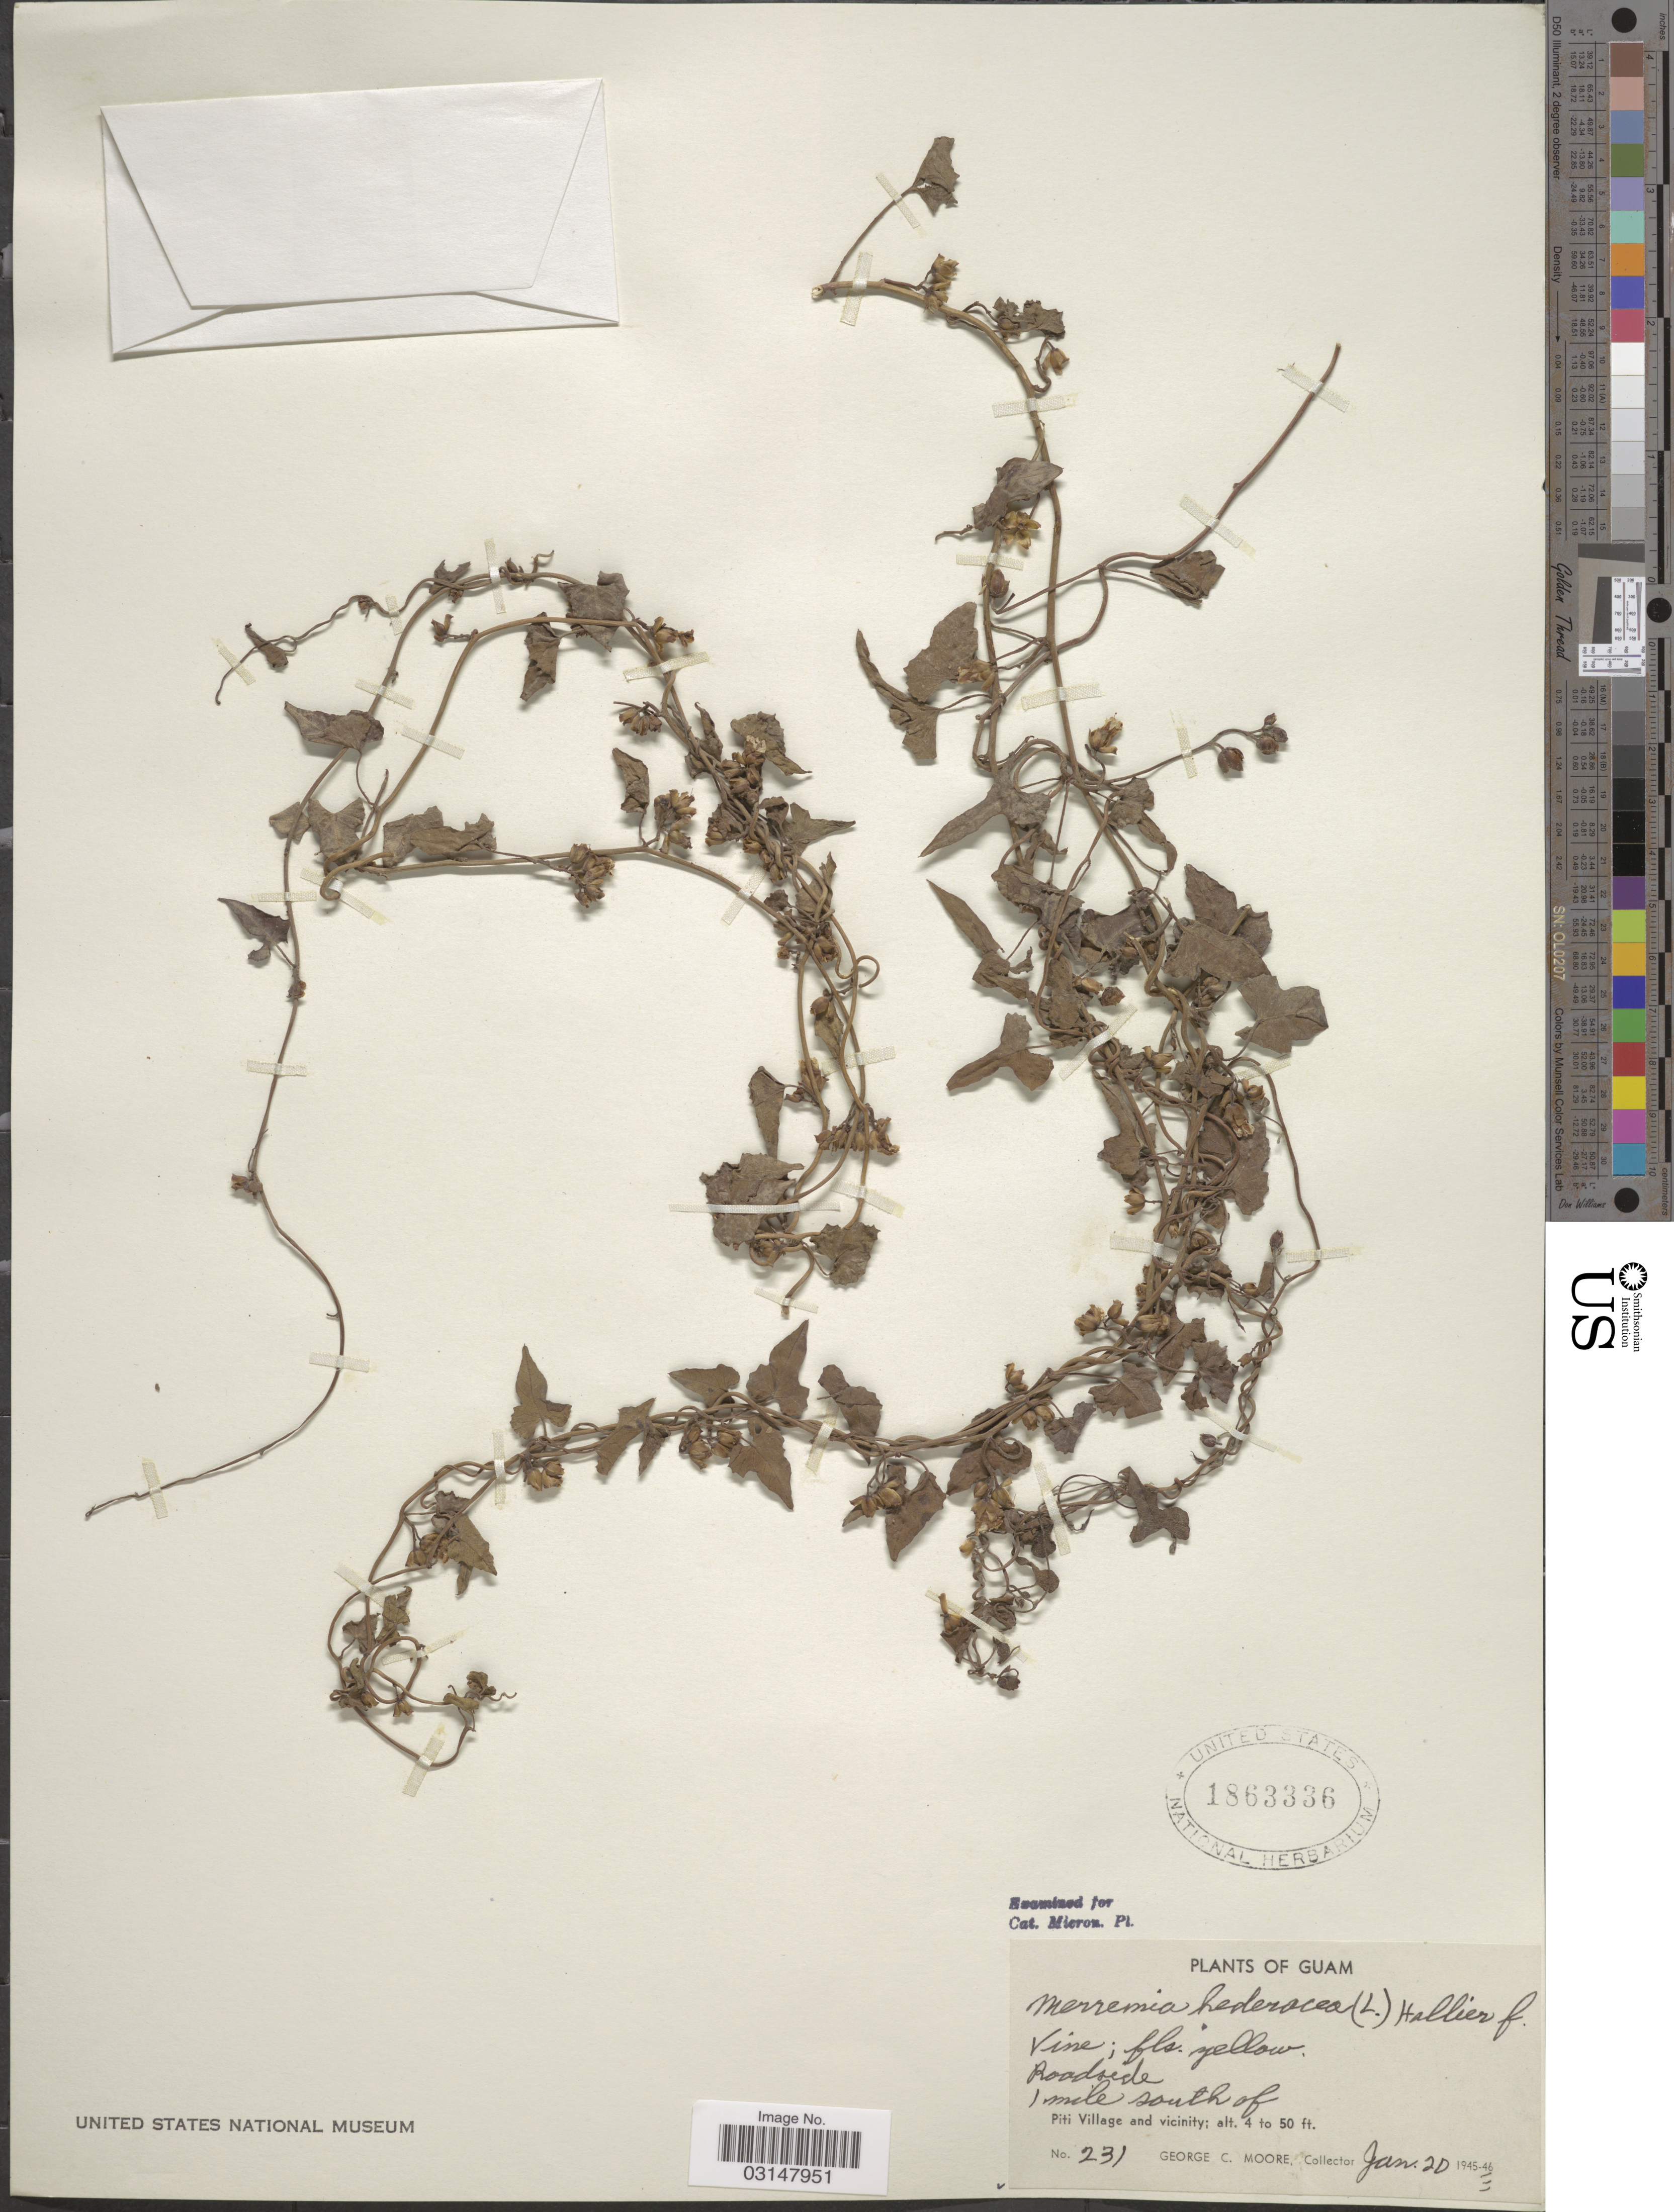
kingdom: Plantae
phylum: Tracheophyta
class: Magnoliopsida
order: Solanales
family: Convolvulaceae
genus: Merremia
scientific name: Merremia hederacea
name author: (Burm. f.) Hallier f.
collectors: G. C. Moore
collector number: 231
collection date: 1946-01-20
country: Guam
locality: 1 mile south of Piti Village and vicinity.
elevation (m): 1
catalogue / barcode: US 1863336